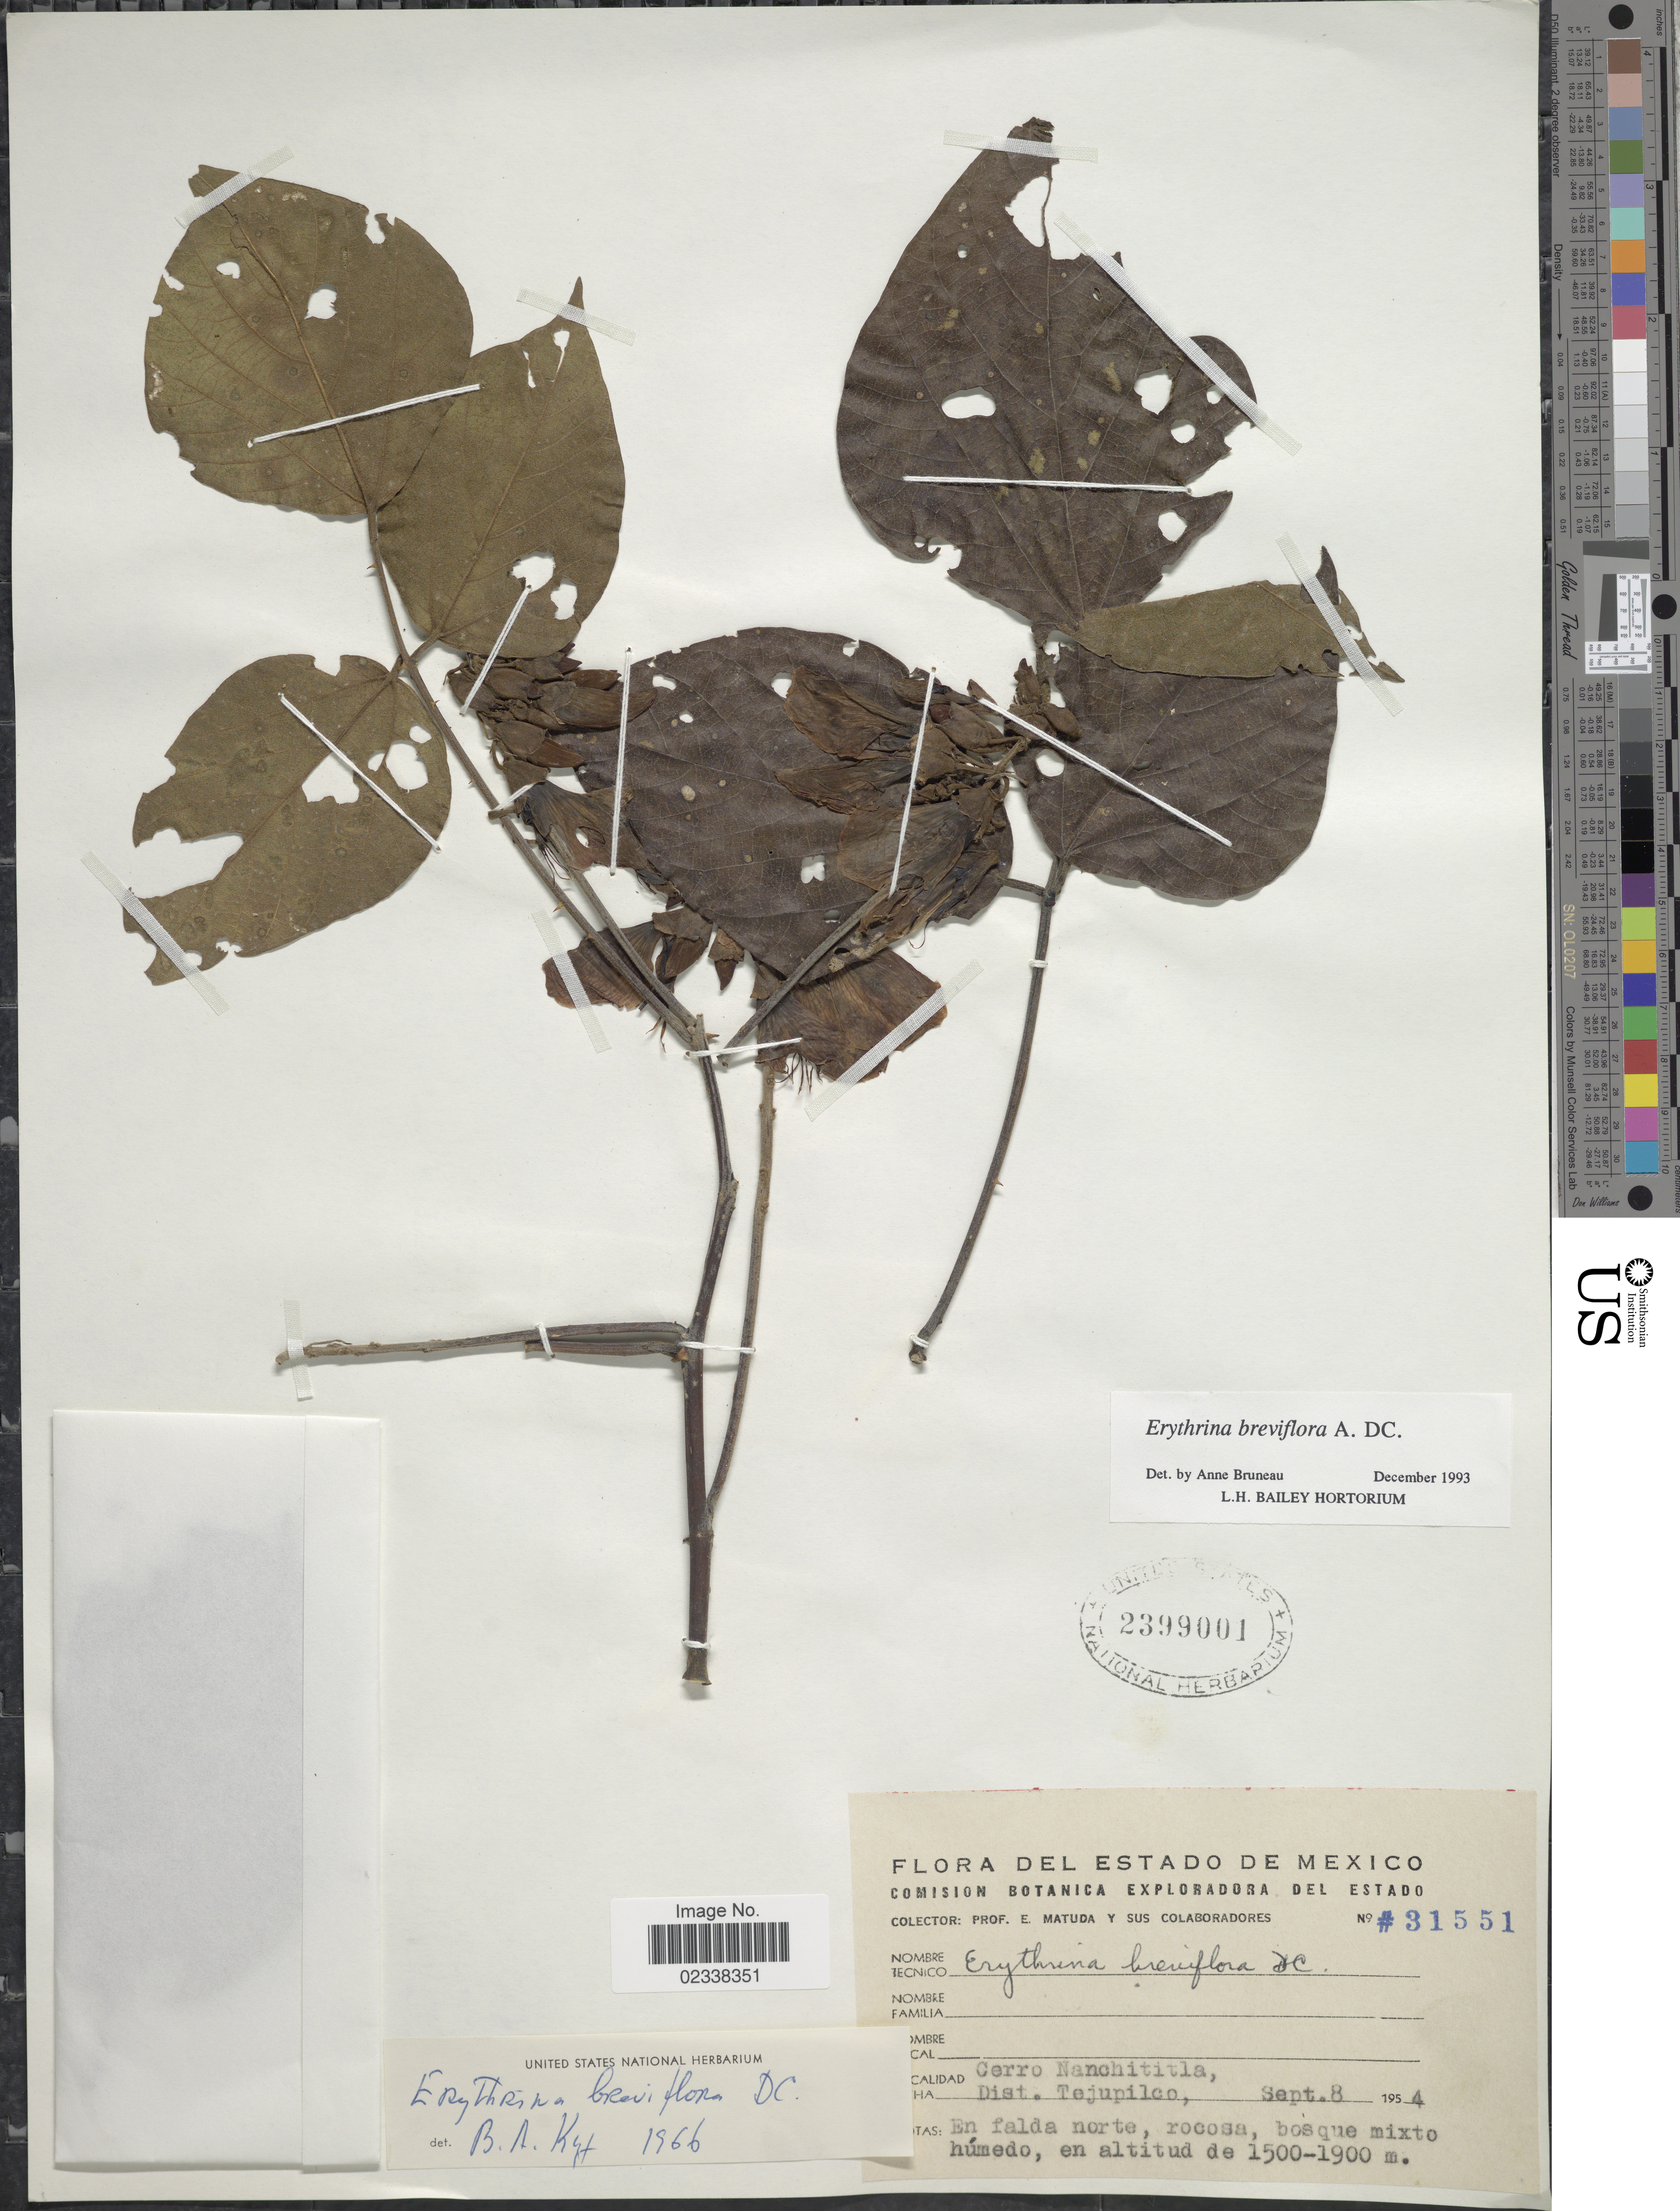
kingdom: Plantae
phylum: Tracheophyta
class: Magnoliopsida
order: Fabales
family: Fabaceae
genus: Erythrina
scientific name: Erythrina breviflora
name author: DC.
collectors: E. Matuda & et al.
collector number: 31551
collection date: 1954-09-08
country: Mexico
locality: Cerro Nanchititlan. Dist. Tejupilco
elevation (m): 1500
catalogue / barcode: US 2399001